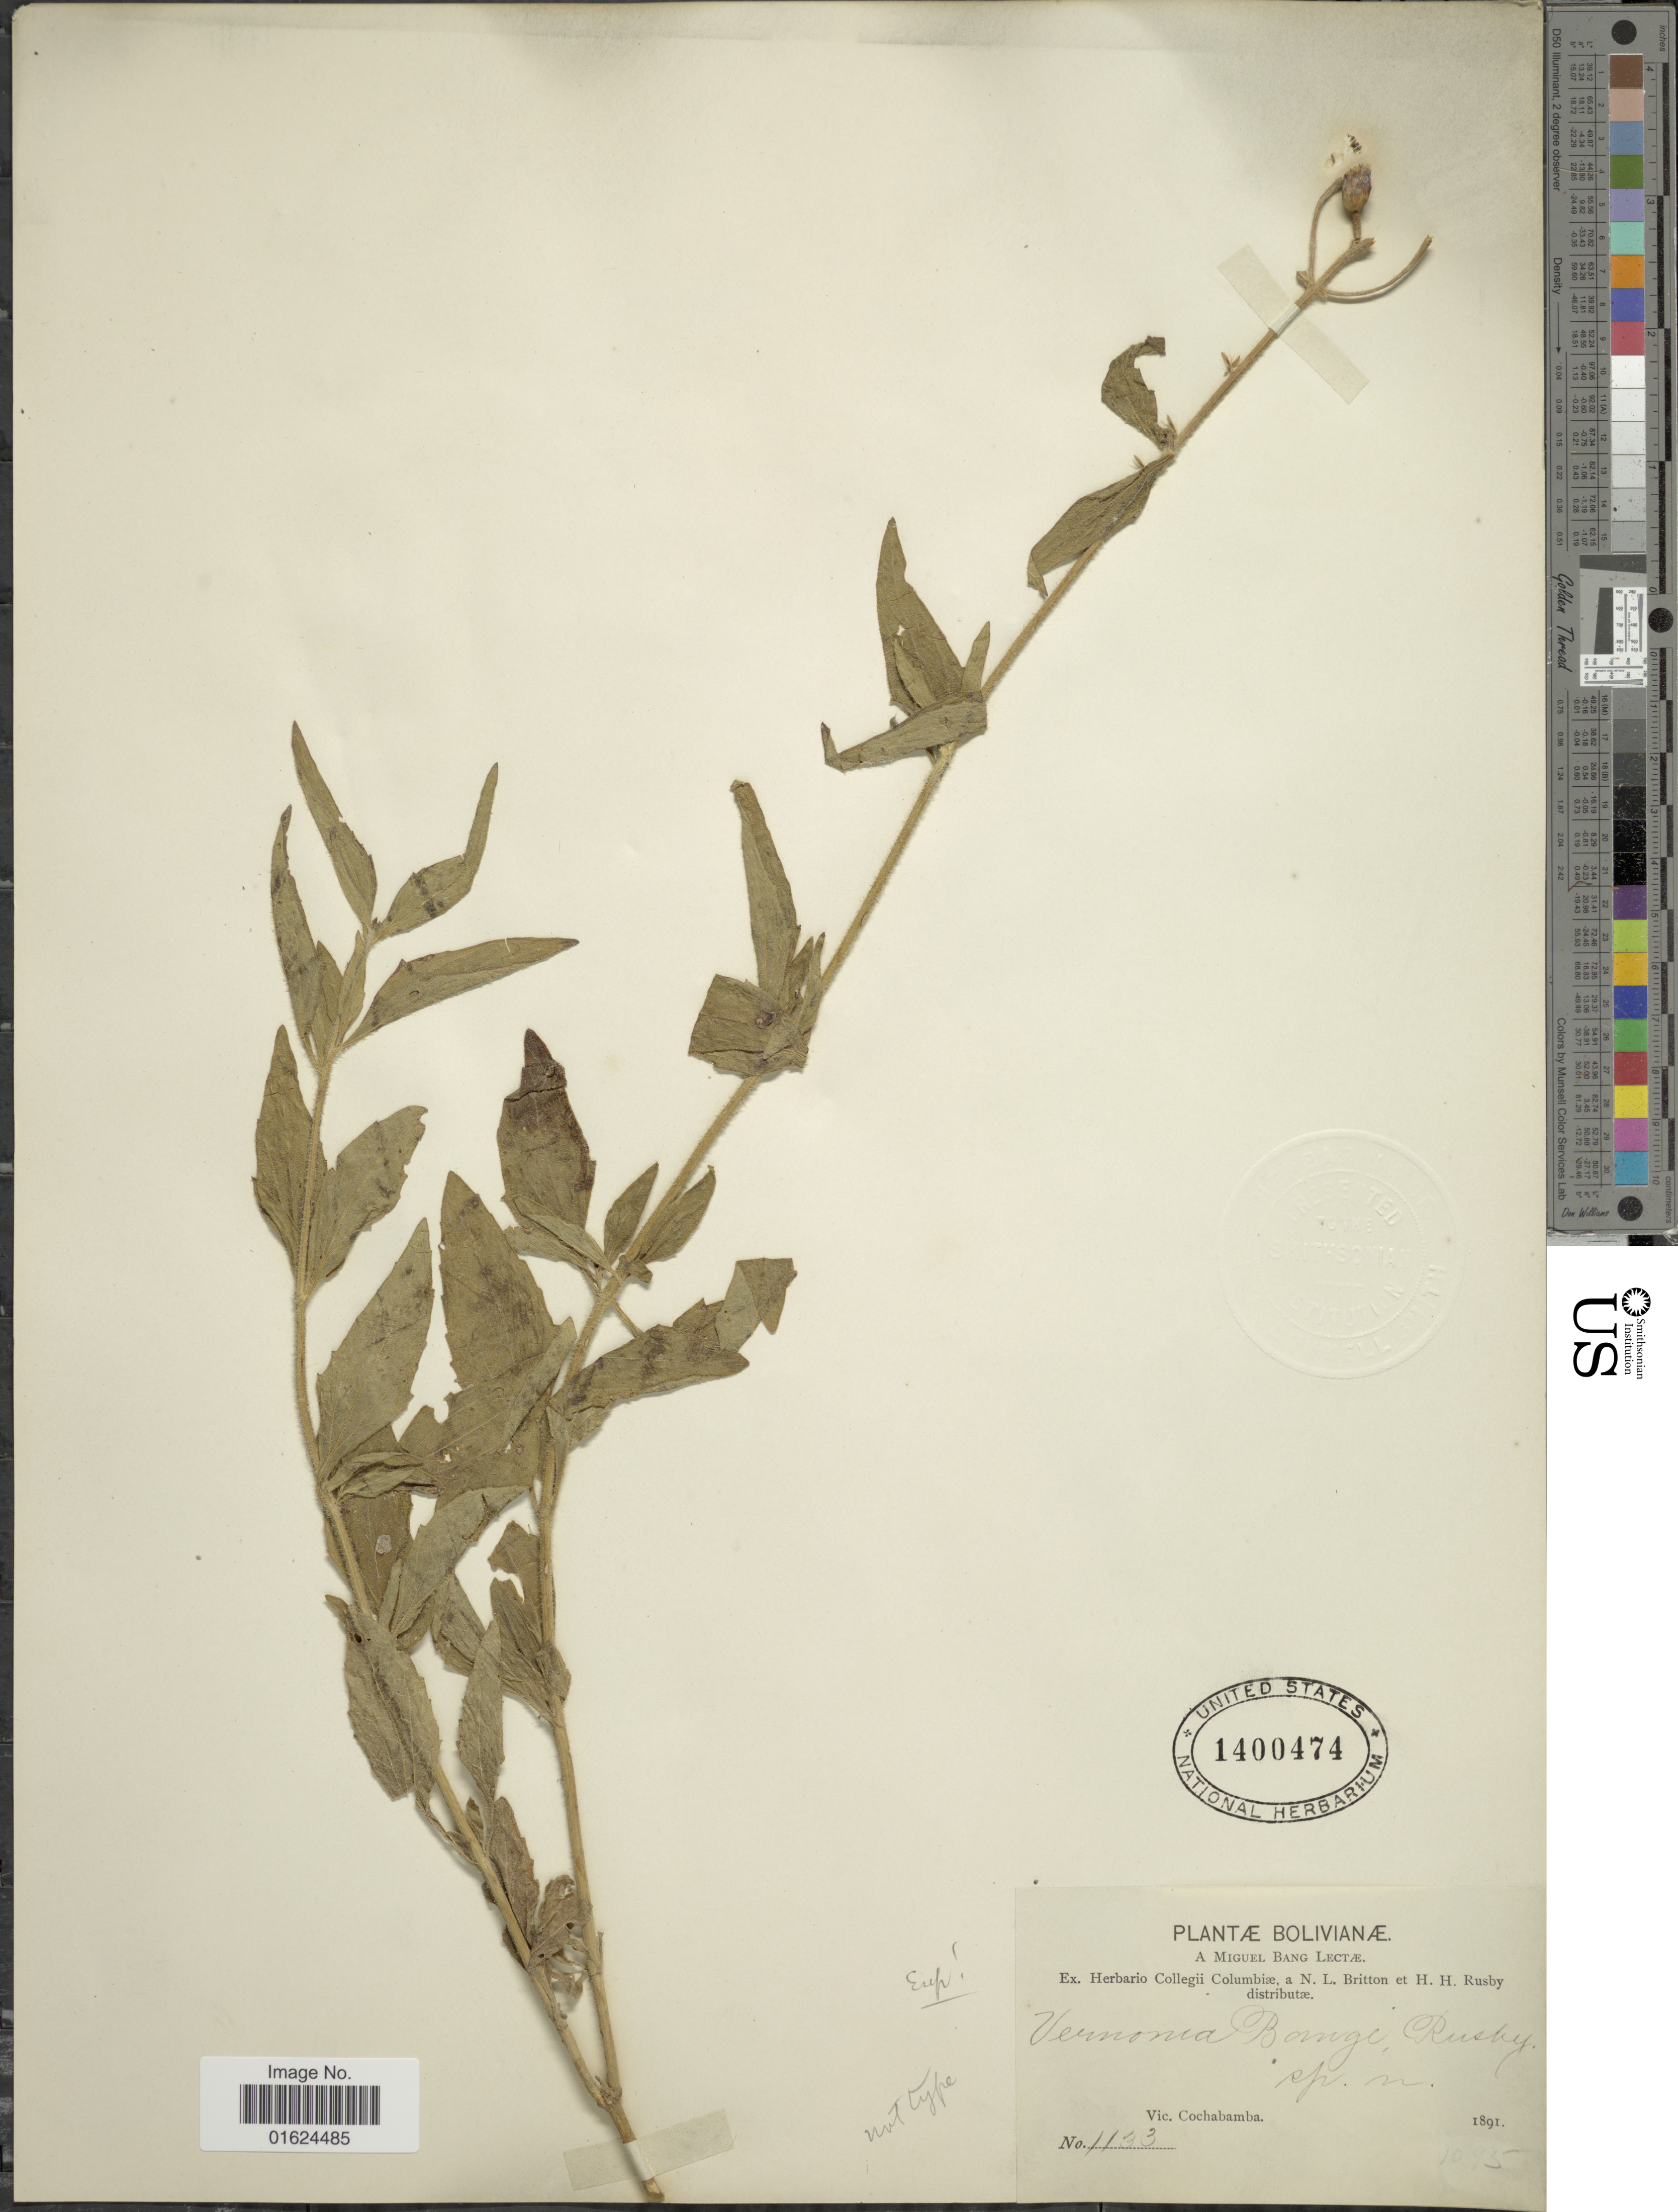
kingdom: Plantae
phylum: Tracheophyta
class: Magnoliopsida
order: Asterales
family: Asteraceae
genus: Vernonanthura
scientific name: Vernonanthura patens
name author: (Kunth) H. Rob.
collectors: M. Bang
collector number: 1133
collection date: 1891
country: Bolivia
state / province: Cochabamba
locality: Vic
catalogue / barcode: US 1400474